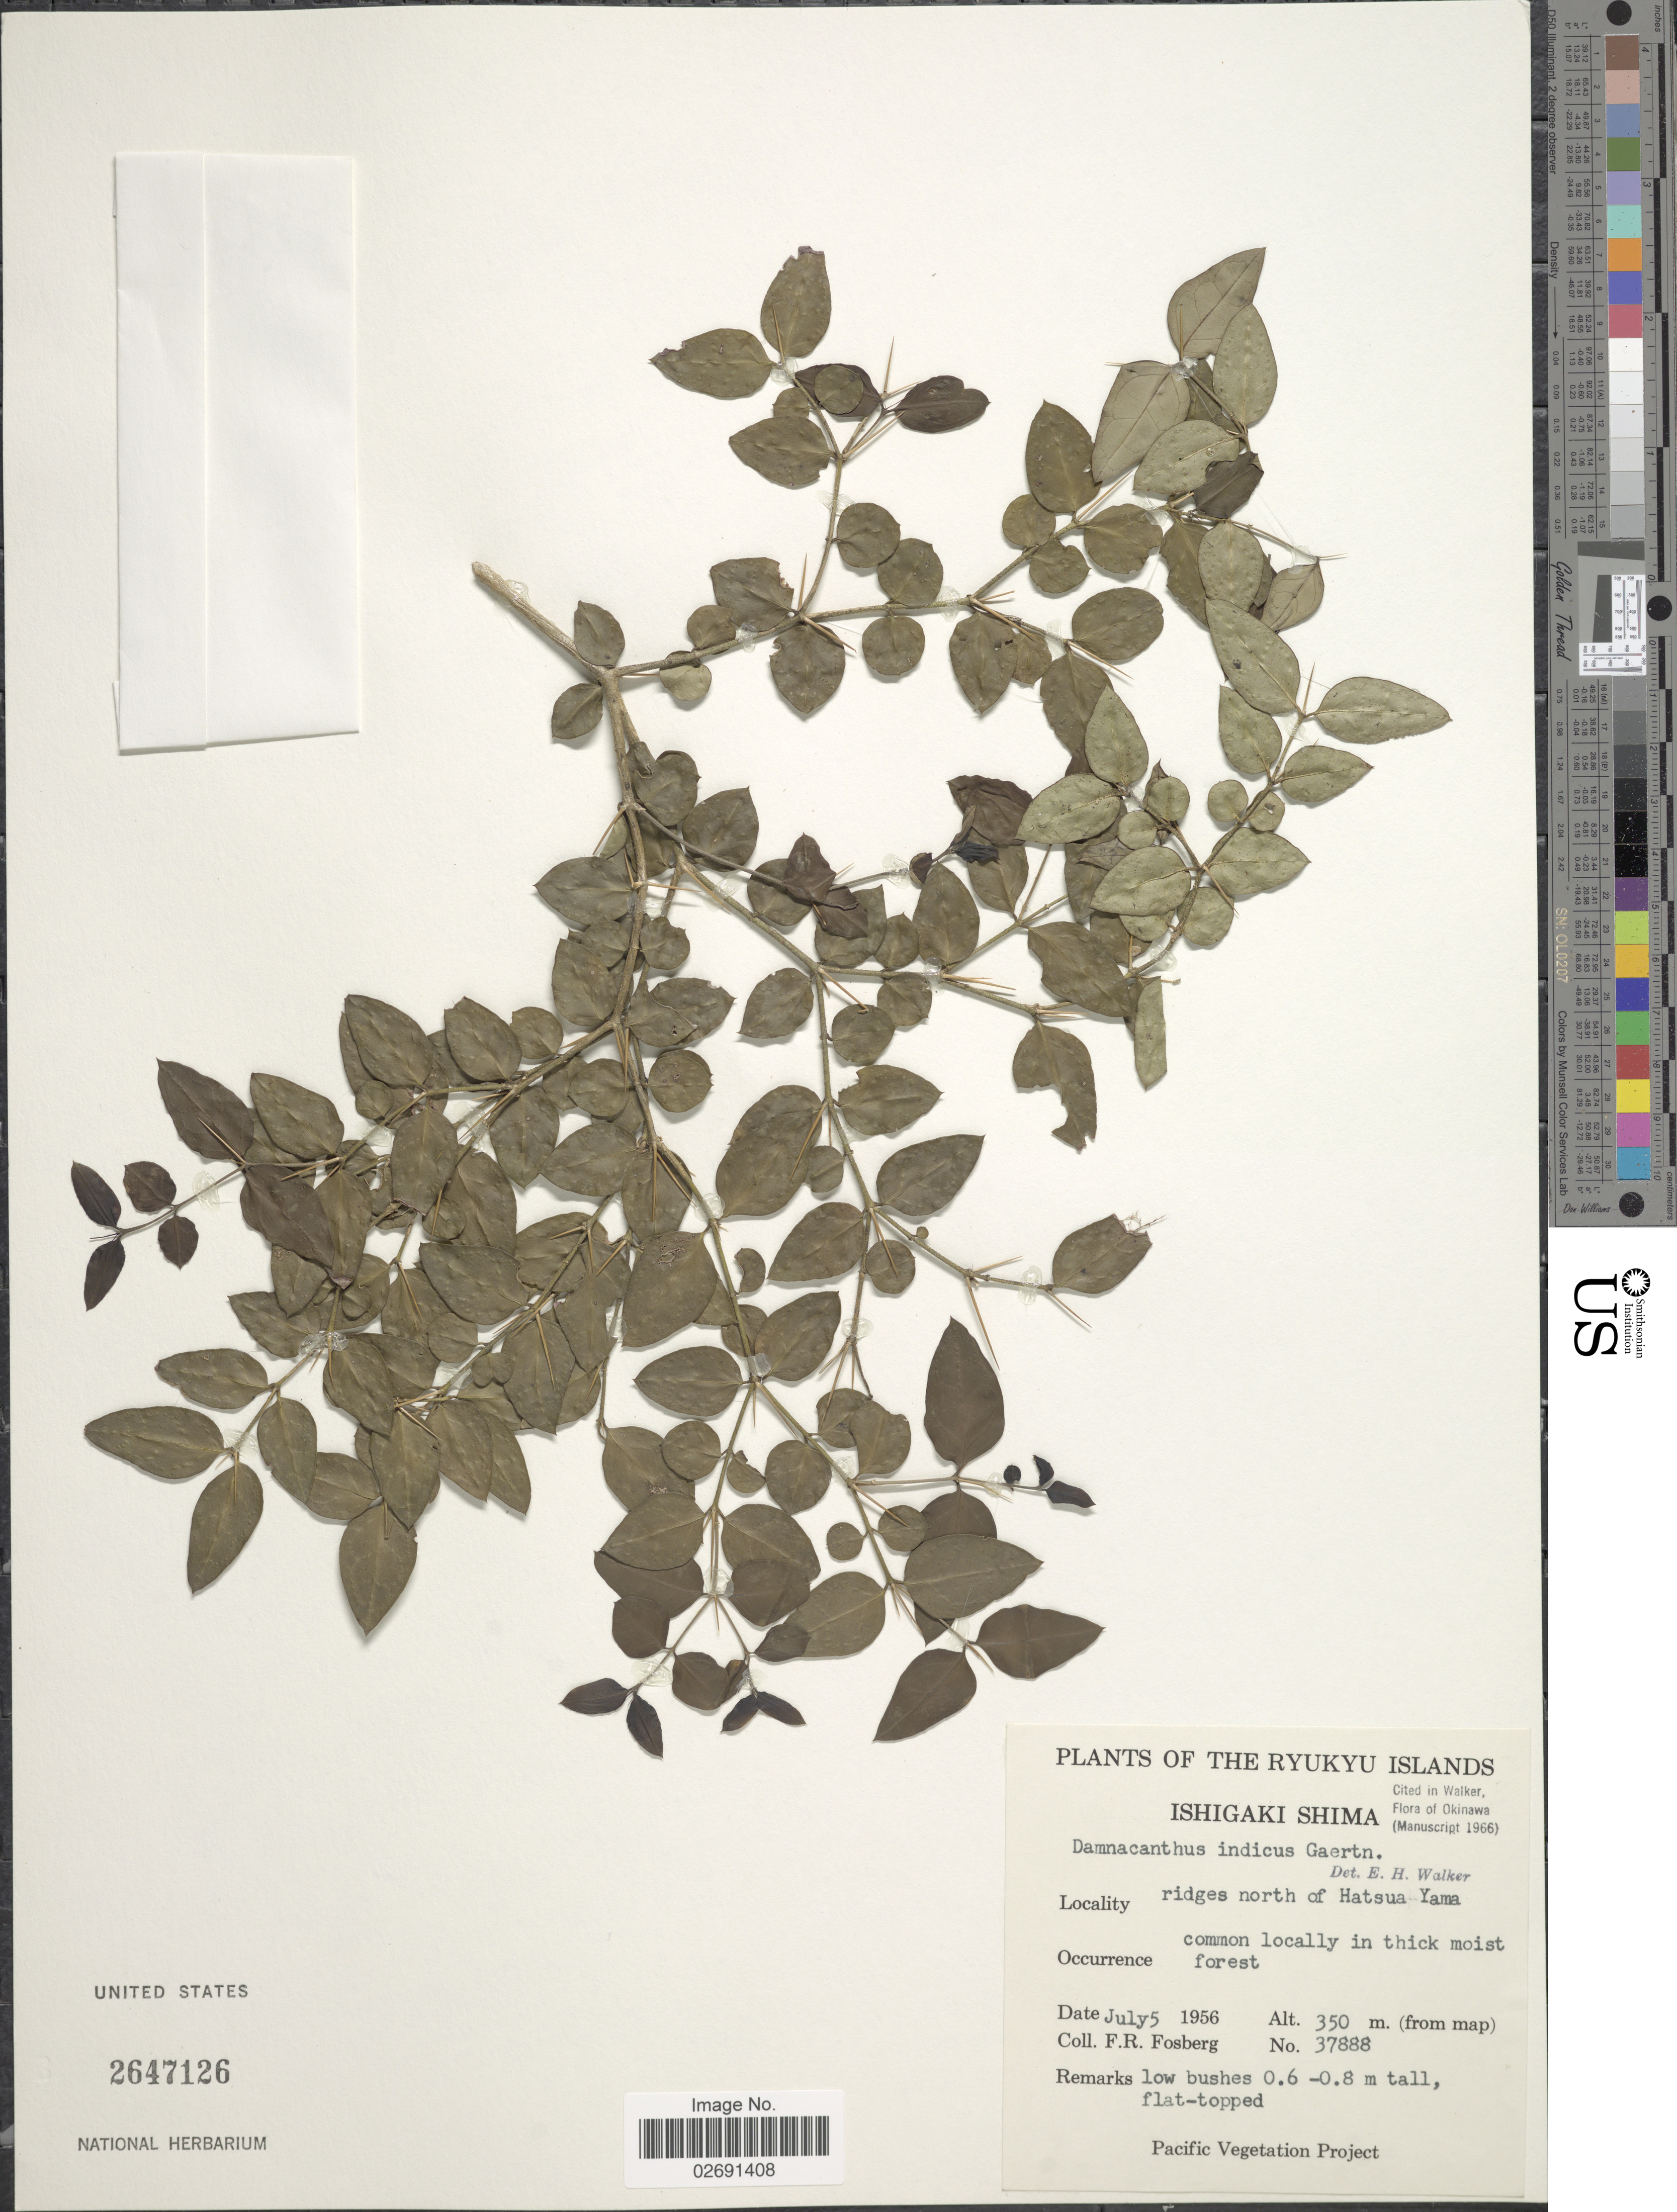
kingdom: Plantae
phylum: Tracheophyta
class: Magnoliopsida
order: Gentianales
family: Rubiaceae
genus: Damnacanthus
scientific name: Damnacanthus indicus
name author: L. f.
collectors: F. R. Fosberg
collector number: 37888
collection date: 1956-07-05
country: Japan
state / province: Okinawa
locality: Ryukyu Islands, Ishigaki Shima, ridges north of Hatsua Yama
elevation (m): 350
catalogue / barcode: US 2647126